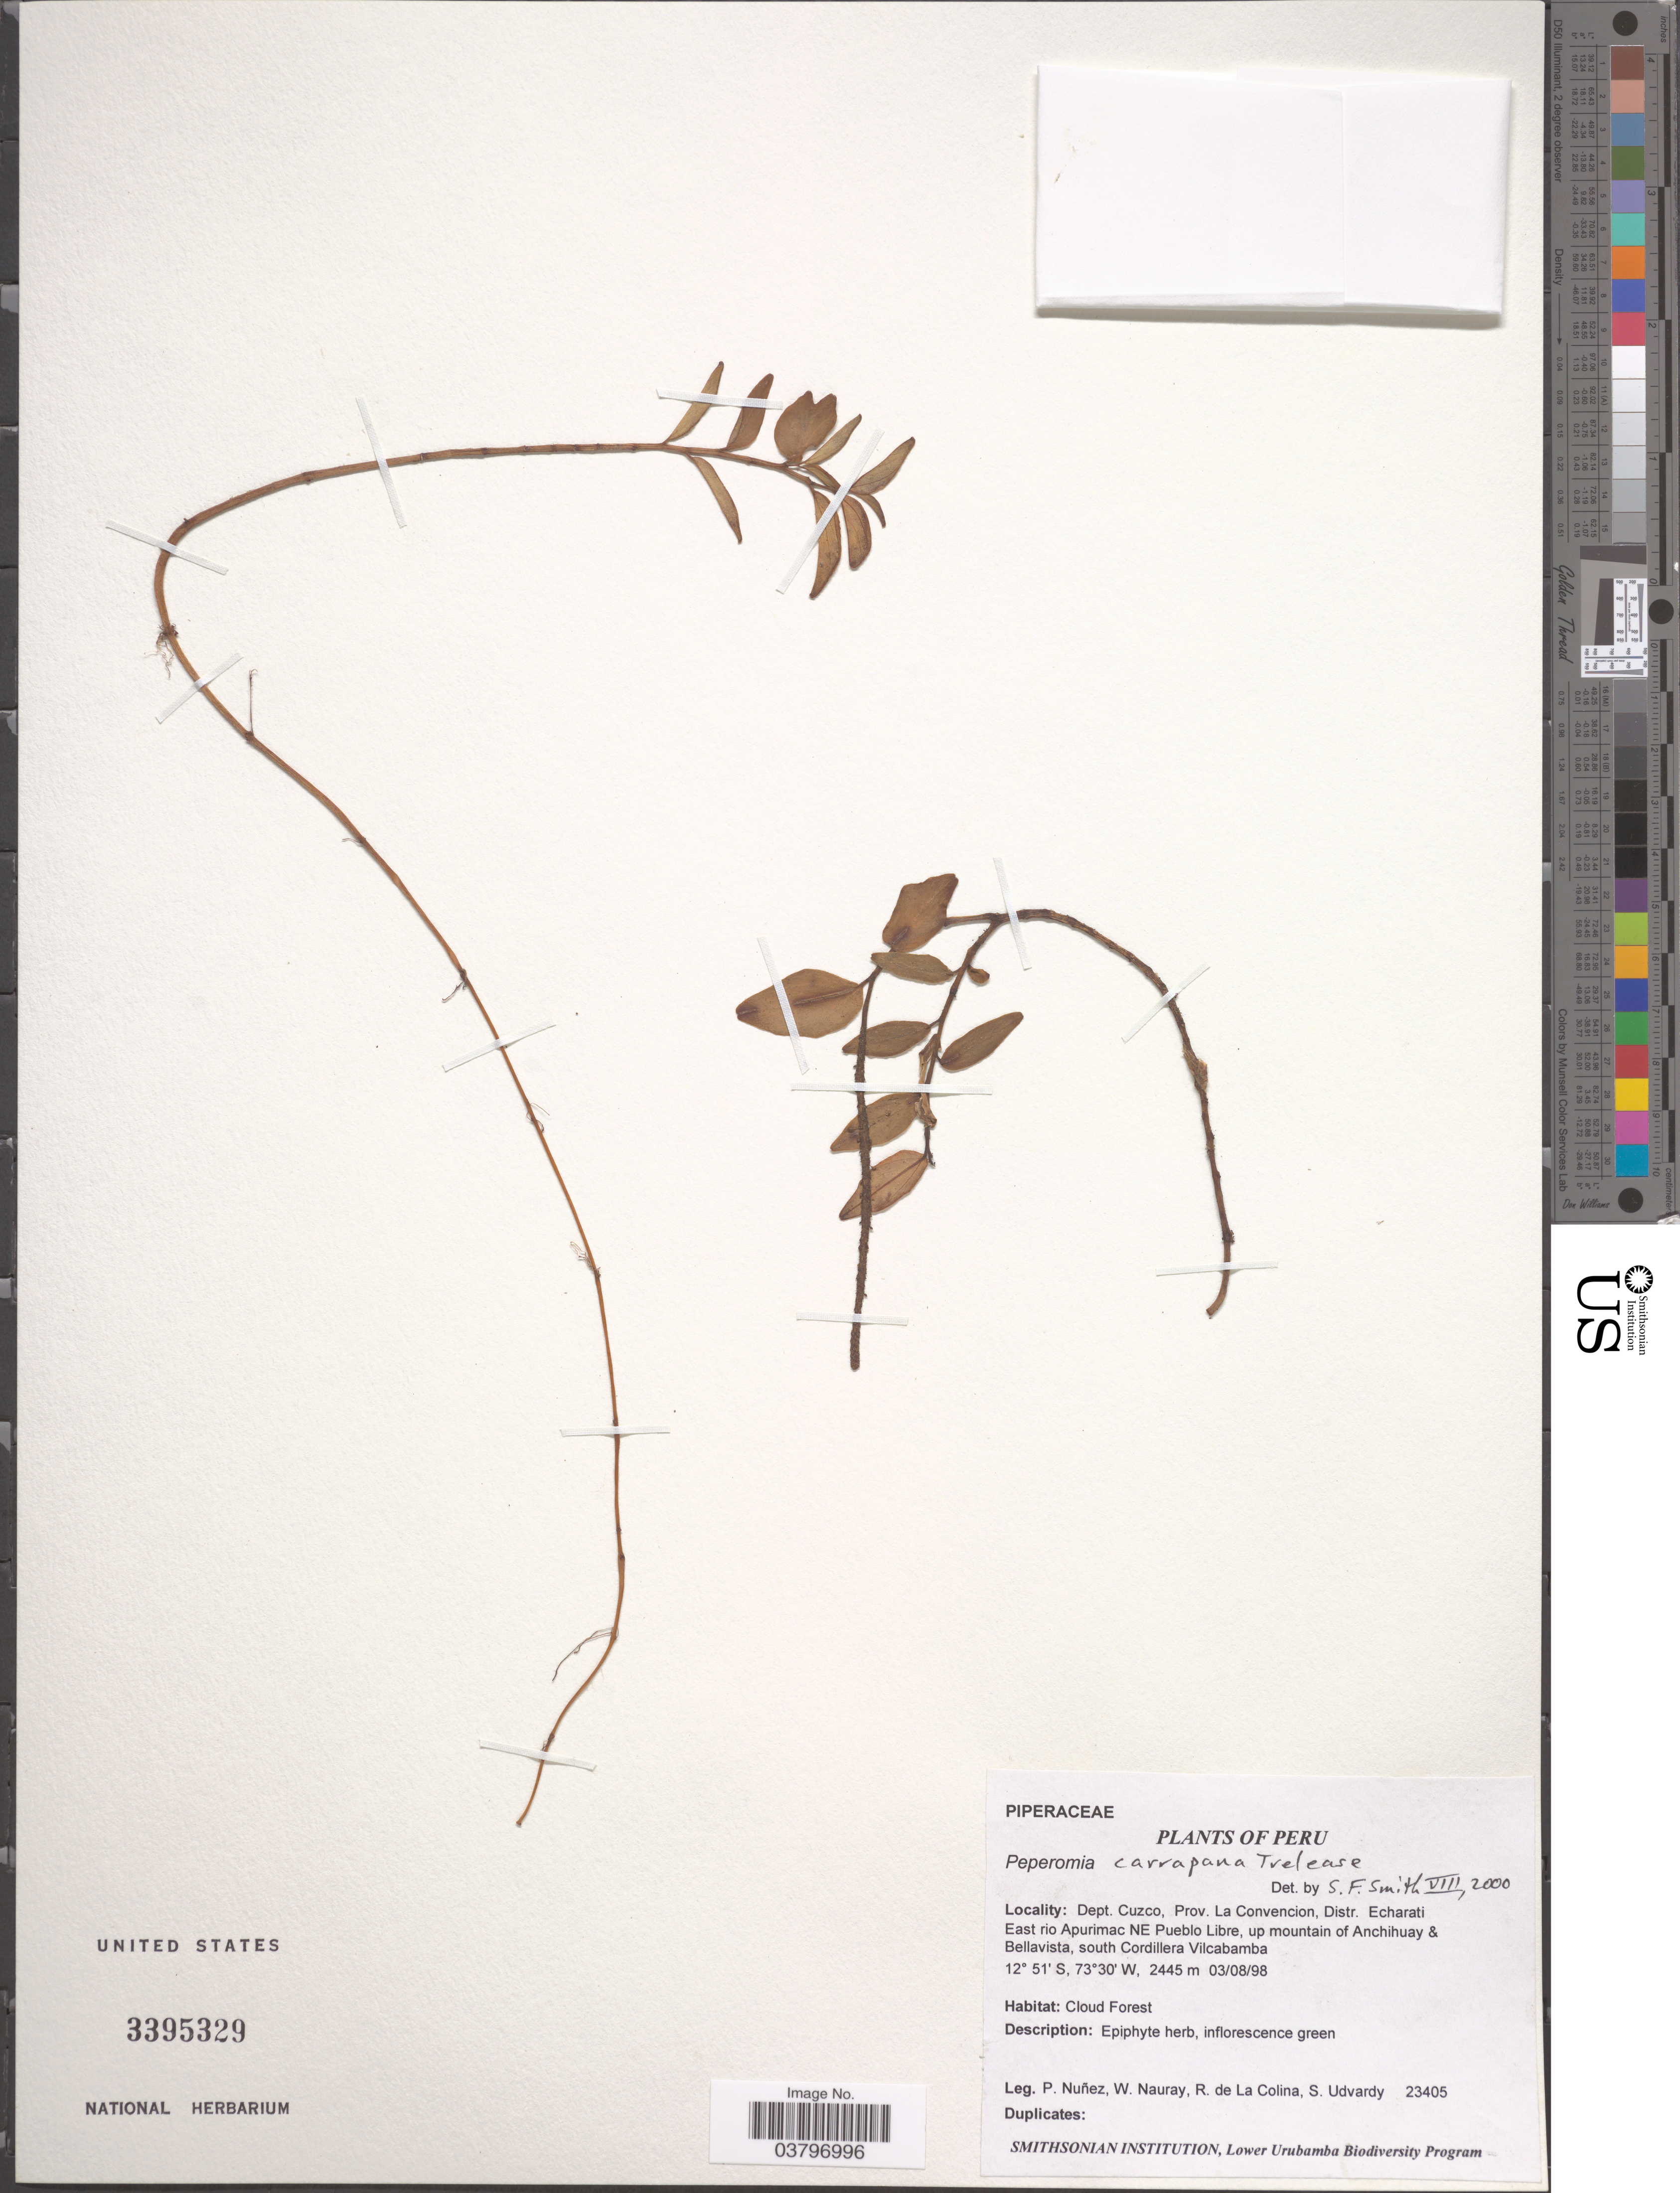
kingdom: Plantae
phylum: Tracheophyta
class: Magnoliopsida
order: Piperales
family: Piperaceae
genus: Peperomia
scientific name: Peperomia carrapana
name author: Trel. in J.F. Macbr.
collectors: P. Nuñez V., W. Naurau, R. de La Colina & S. Udvardy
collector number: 23405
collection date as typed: Transcribed d/m/y: 3/8/98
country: Peru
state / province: Cusco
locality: Dept. Cuzco, Prov. La Convencion, Distr. Echarati. East rio Apurimac NE Pueblo Libre, up mountain of Anchihuay & Bellavista, south Cordillera Vilcabamba.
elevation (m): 2445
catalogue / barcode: US 3395329